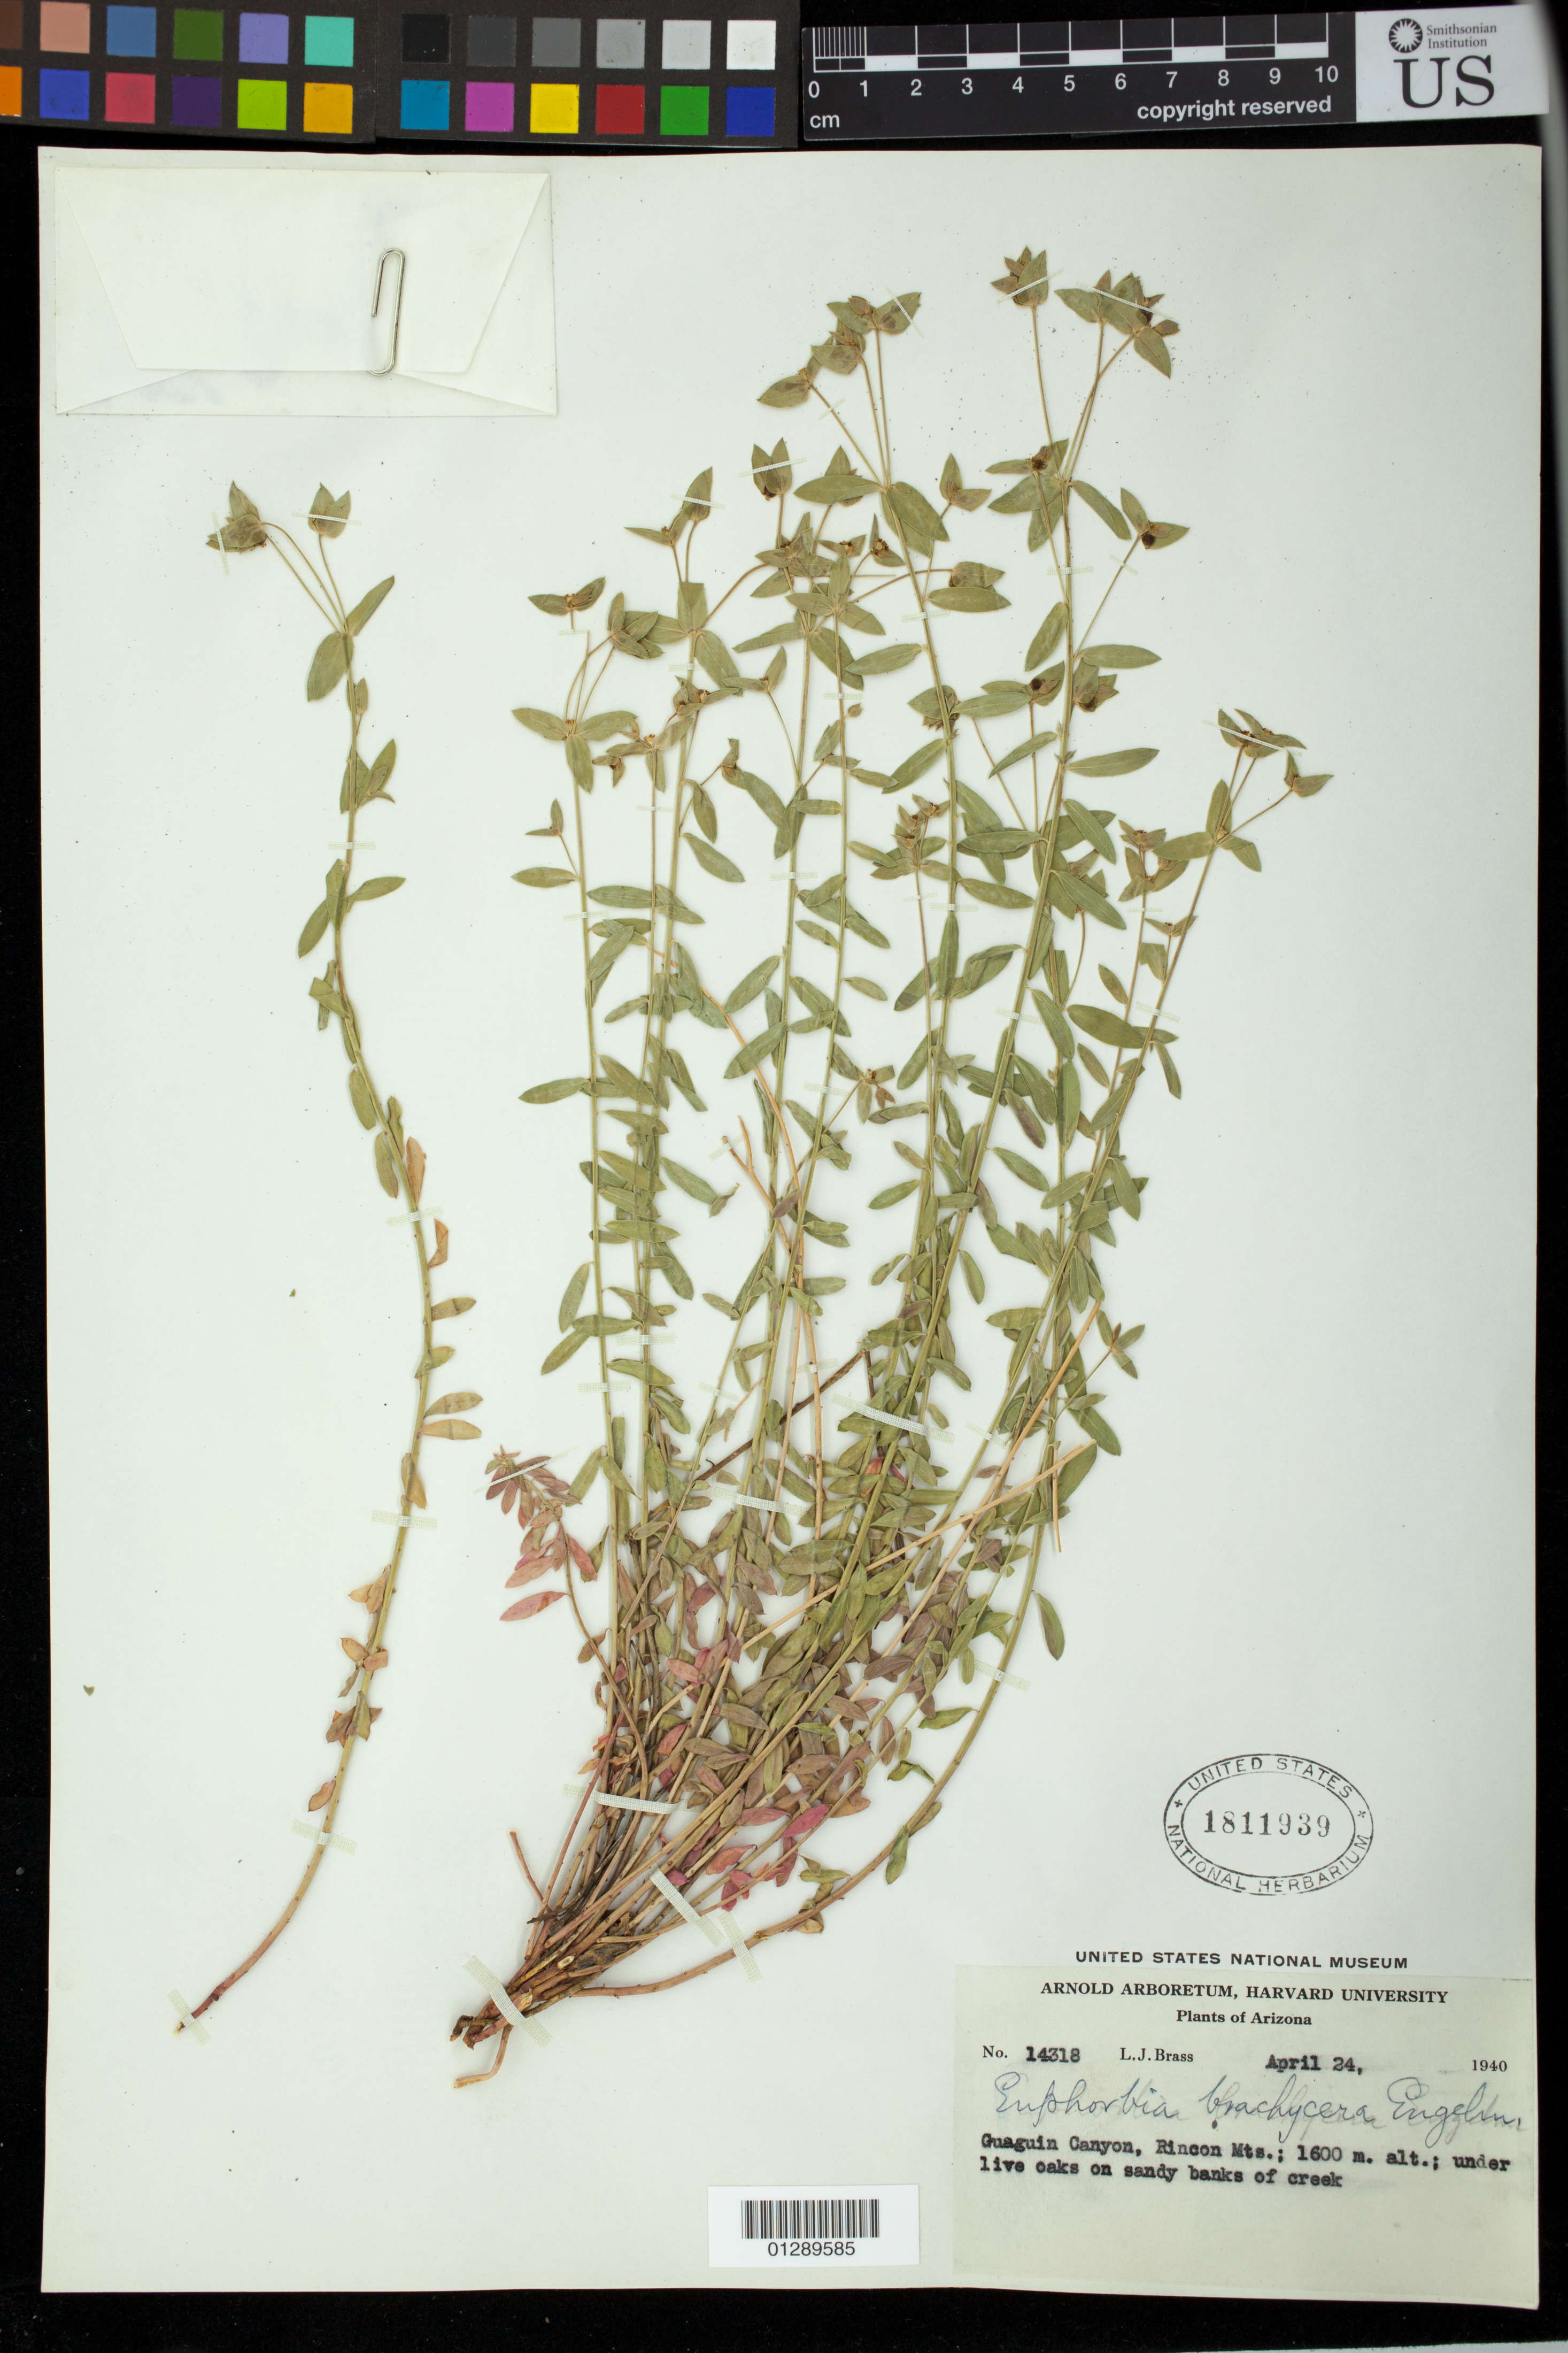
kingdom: Plantae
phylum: Tracheophyta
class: Magnoliopsida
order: Malpighiales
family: Euphorbiaceae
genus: Euphorbia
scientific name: Euphorbia brachycera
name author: Engelm. in Emory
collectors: L. J. Brass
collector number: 14318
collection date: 1940-04-24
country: United States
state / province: Arizona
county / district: Pima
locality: Guaguin Canyon, Rincon Mts,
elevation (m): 1600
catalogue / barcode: US 1811939